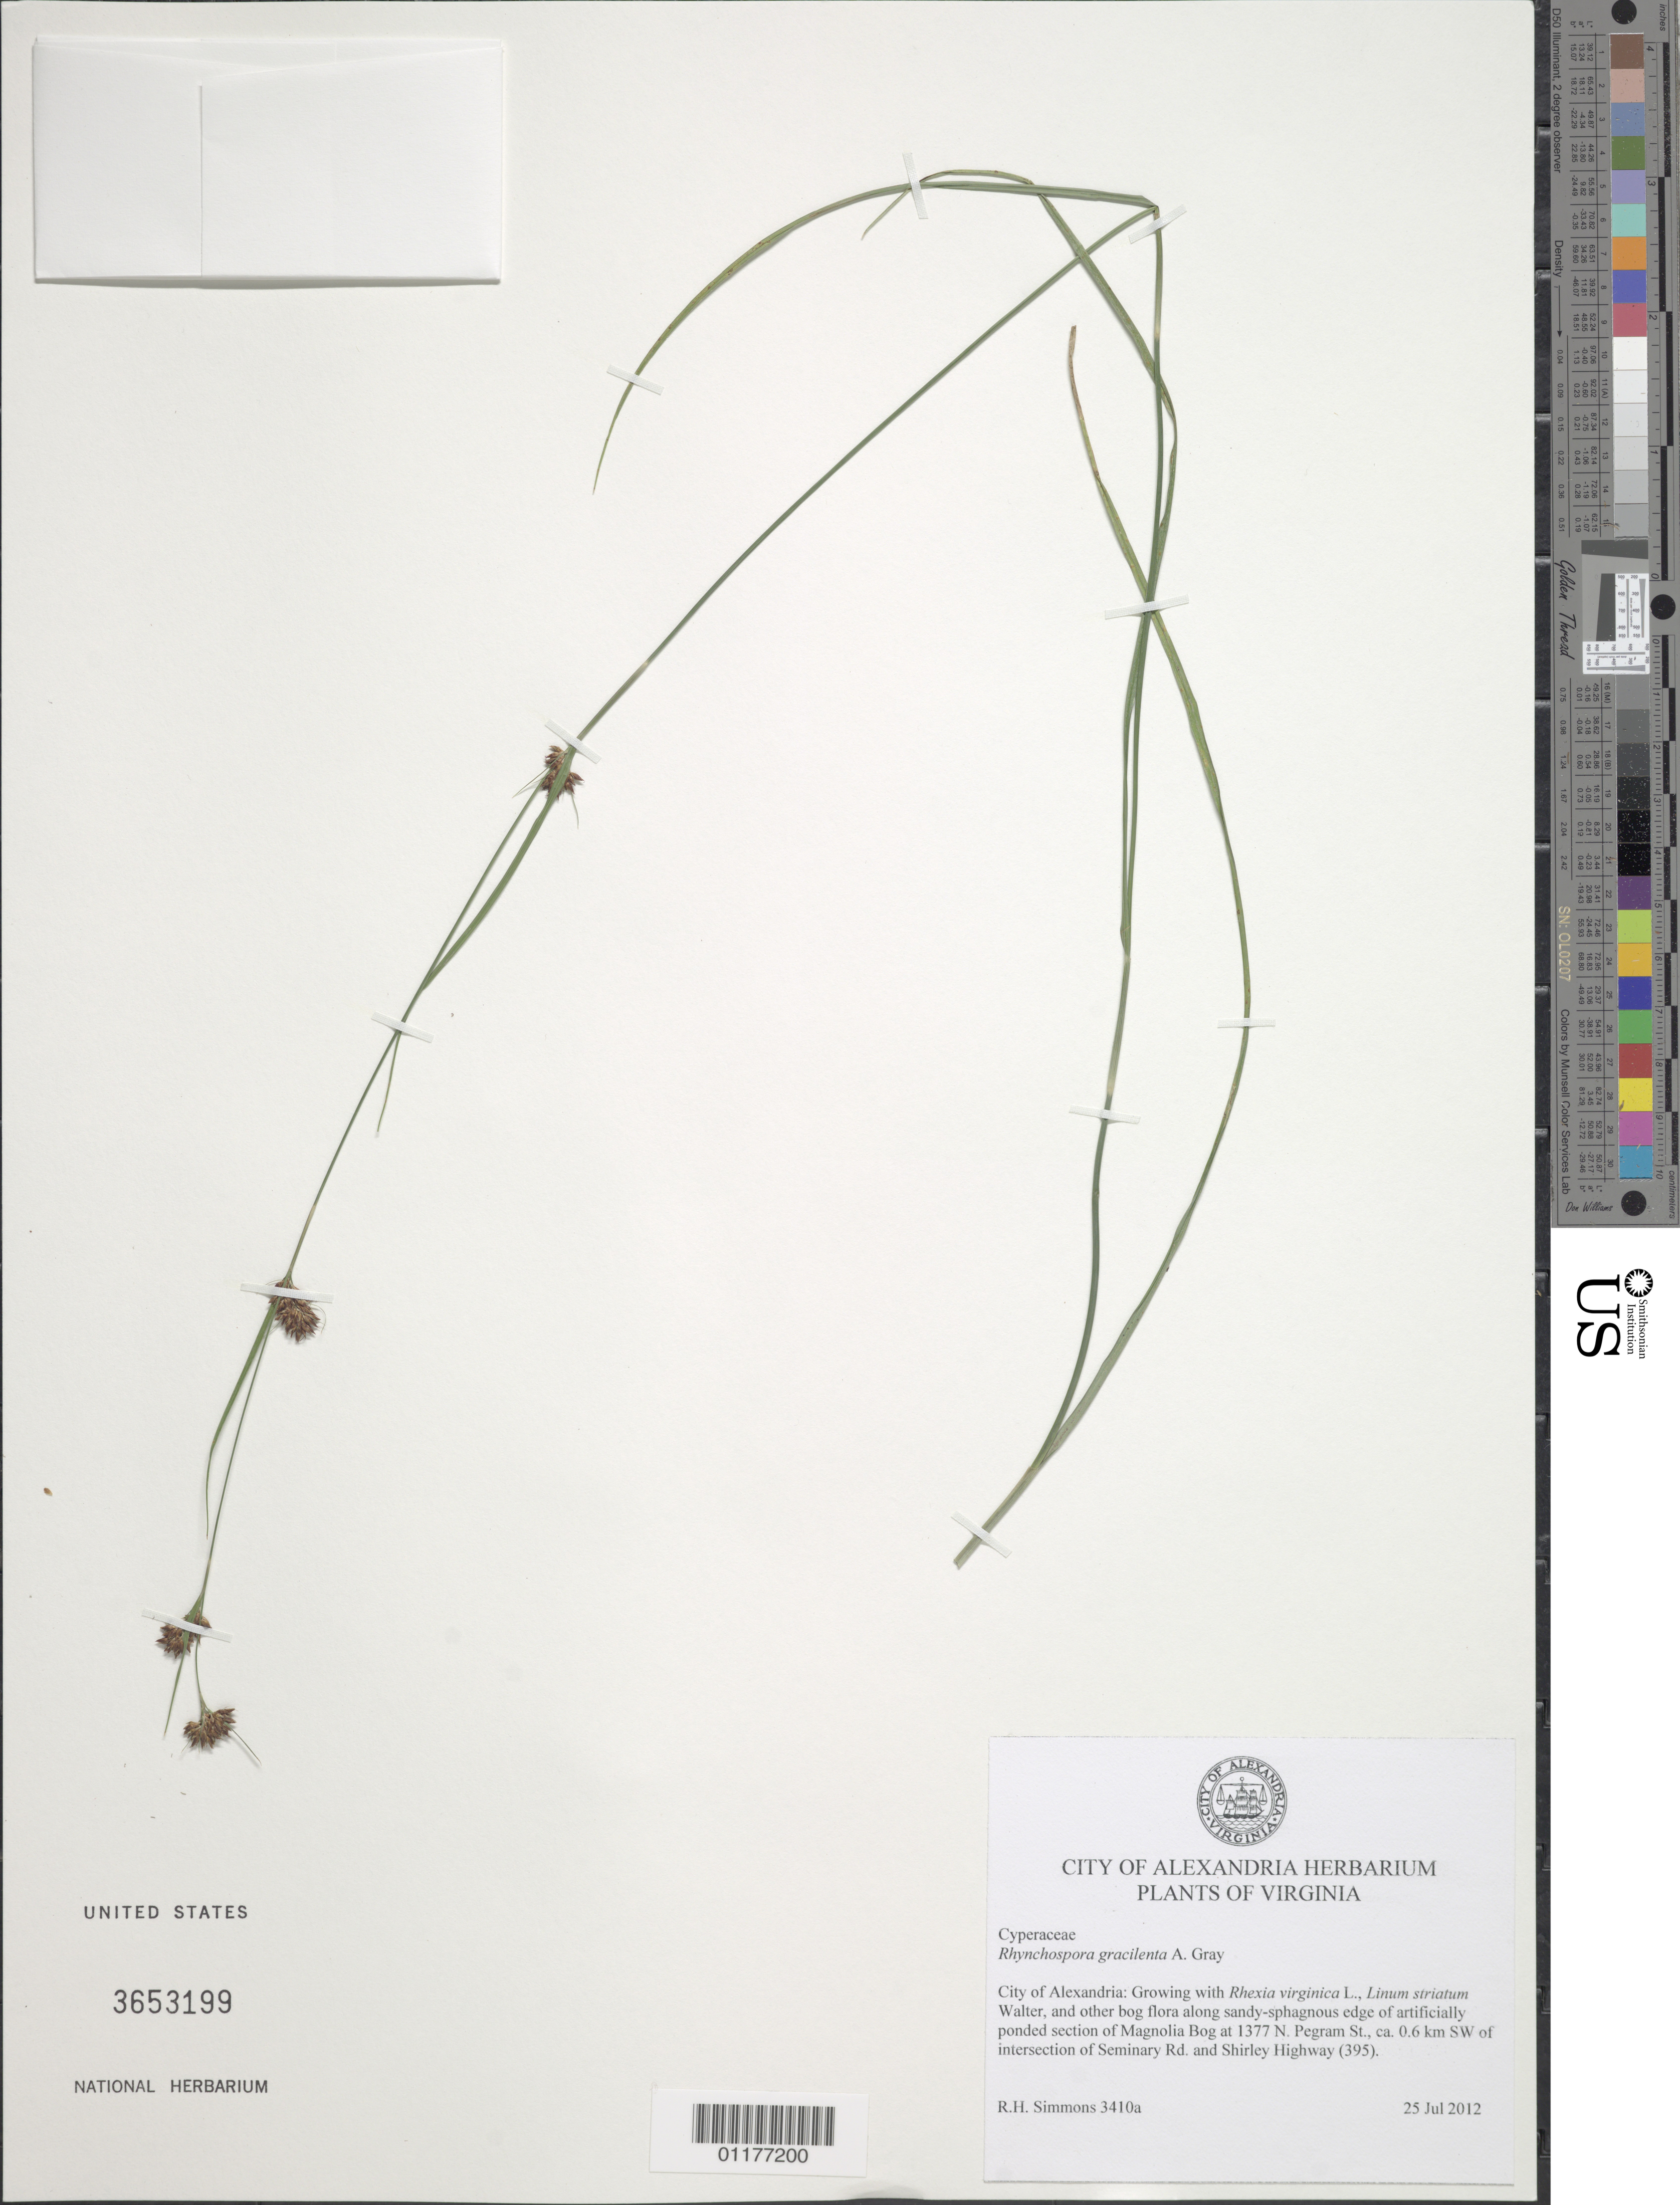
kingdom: Plantae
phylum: Tracheophyta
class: Liliopsida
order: Poales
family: Cyperaceae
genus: Rhynchospora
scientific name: Rhynchospora gracilenta A. Gray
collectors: R. H. Simmons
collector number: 3410a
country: United States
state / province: Virginia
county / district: City of Alexandria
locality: Alexandria, edge of artifically ponded section of Magnolia Bog at 1377 N Pegram St., SW of intersection of Seminary Rd and Shirley Hwy. (I 395)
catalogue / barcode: US 3653199